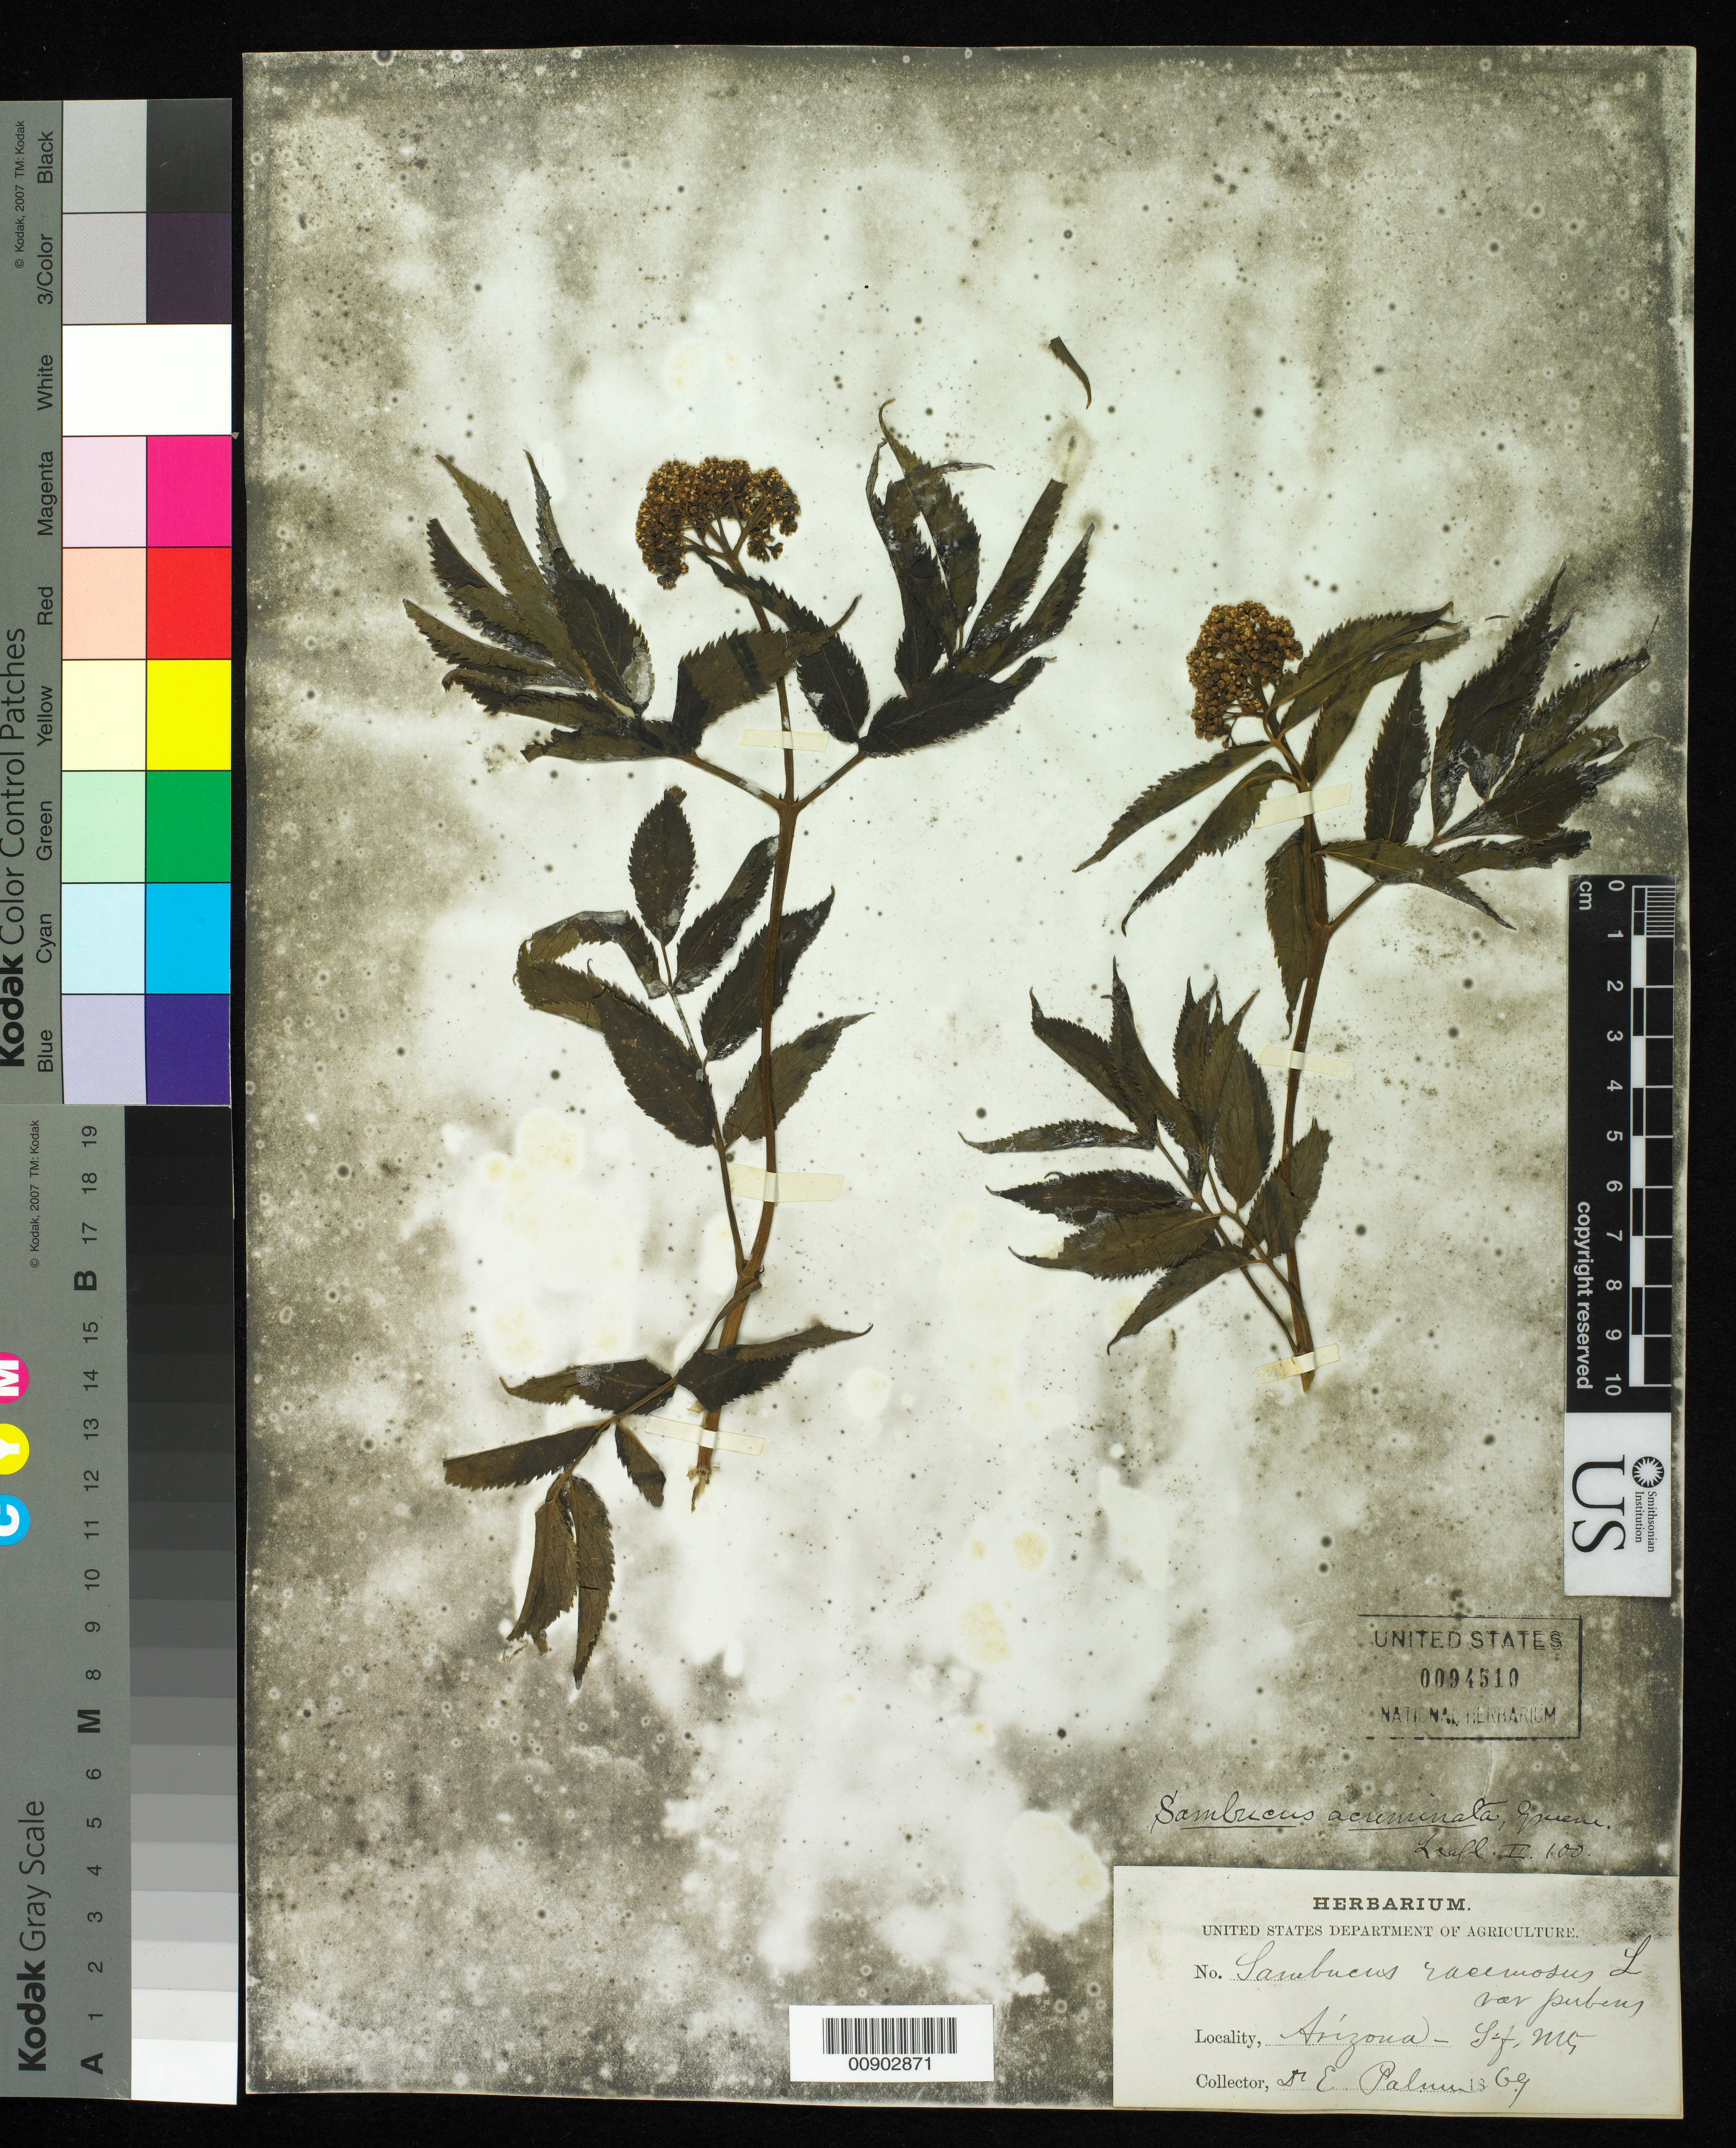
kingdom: Plantae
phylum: Tracheophyta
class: Magnoliopsida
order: Dipsacales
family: Viburnaceae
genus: Sambucus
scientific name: Sambucus acuminata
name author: Greene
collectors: E. Palmer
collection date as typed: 1869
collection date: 1869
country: United States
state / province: Arizona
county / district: Coconino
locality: San Francisco Mts.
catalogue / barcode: US 94510